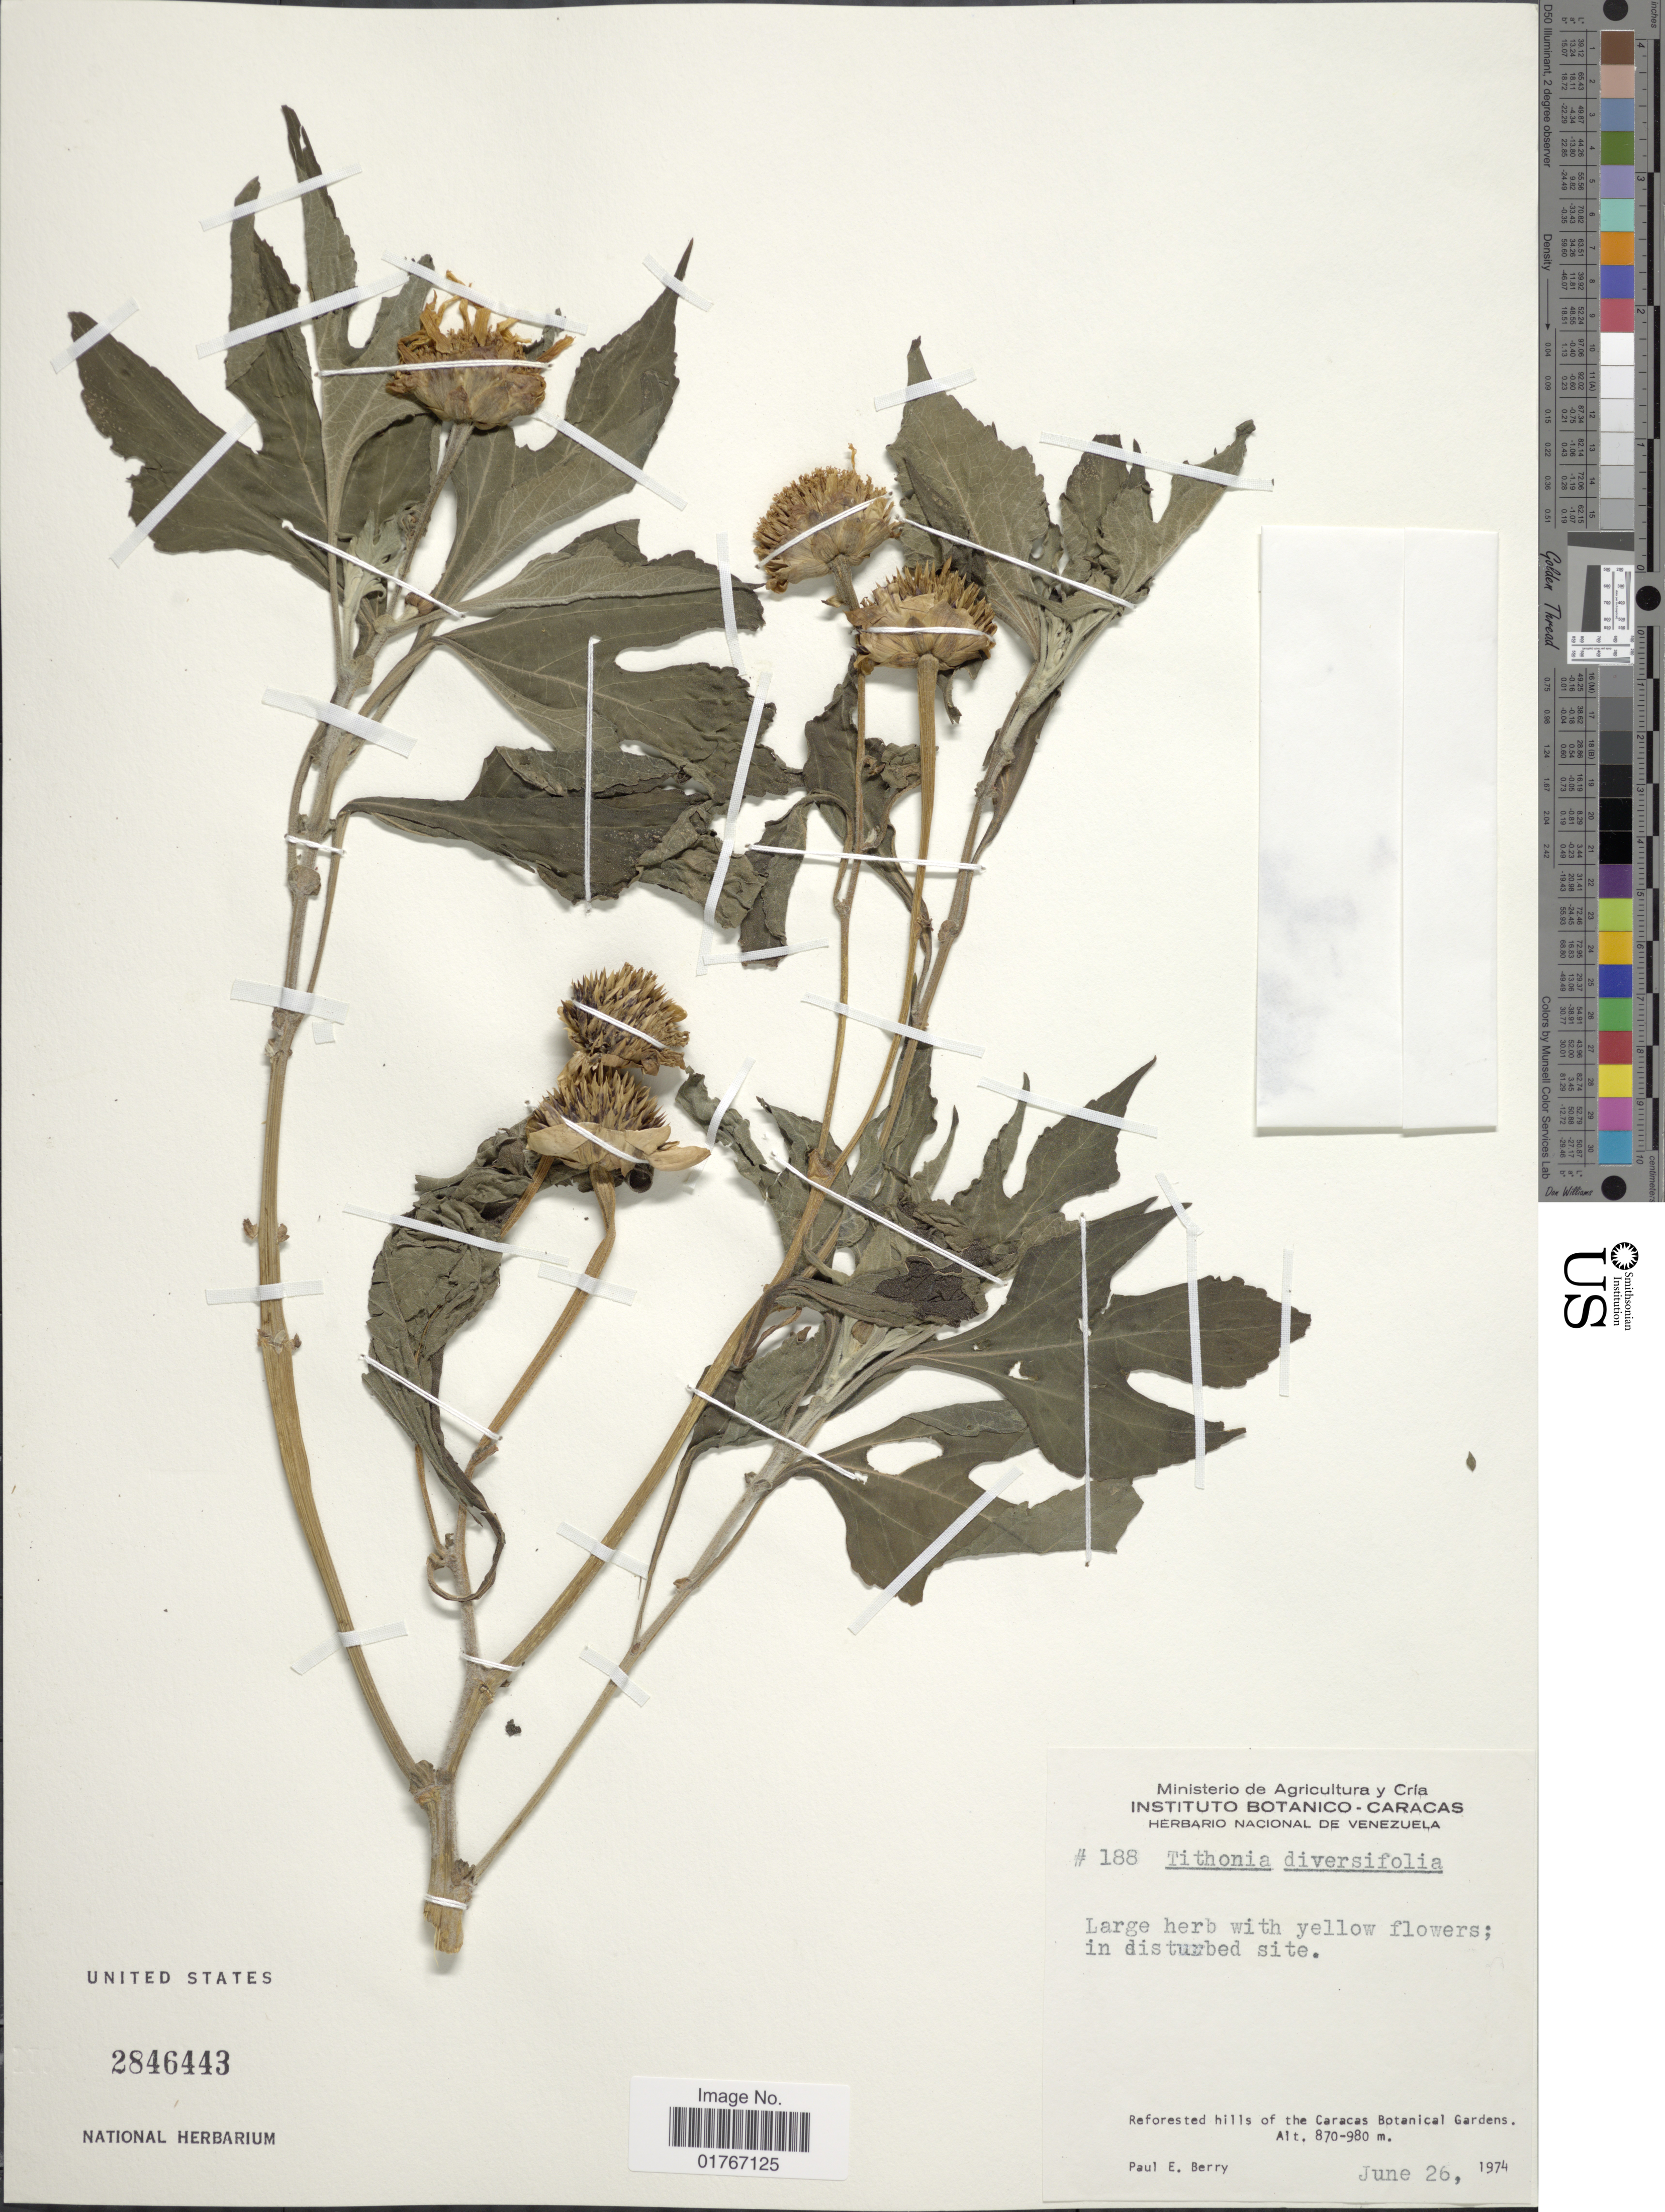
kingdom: Plantae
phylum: Tracheophyta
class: Magnoliopsida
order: Asterales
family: Asteraceae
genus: Tithonia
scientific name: Tithonia diversifolia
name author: (Hemsl.) A. Gray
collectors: P. E. Berry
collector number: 188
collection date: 1974-06-26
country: Venezuela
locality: Reforested hills of the Caracas Botanical Gardens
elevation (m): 870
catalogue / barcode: US 2846443